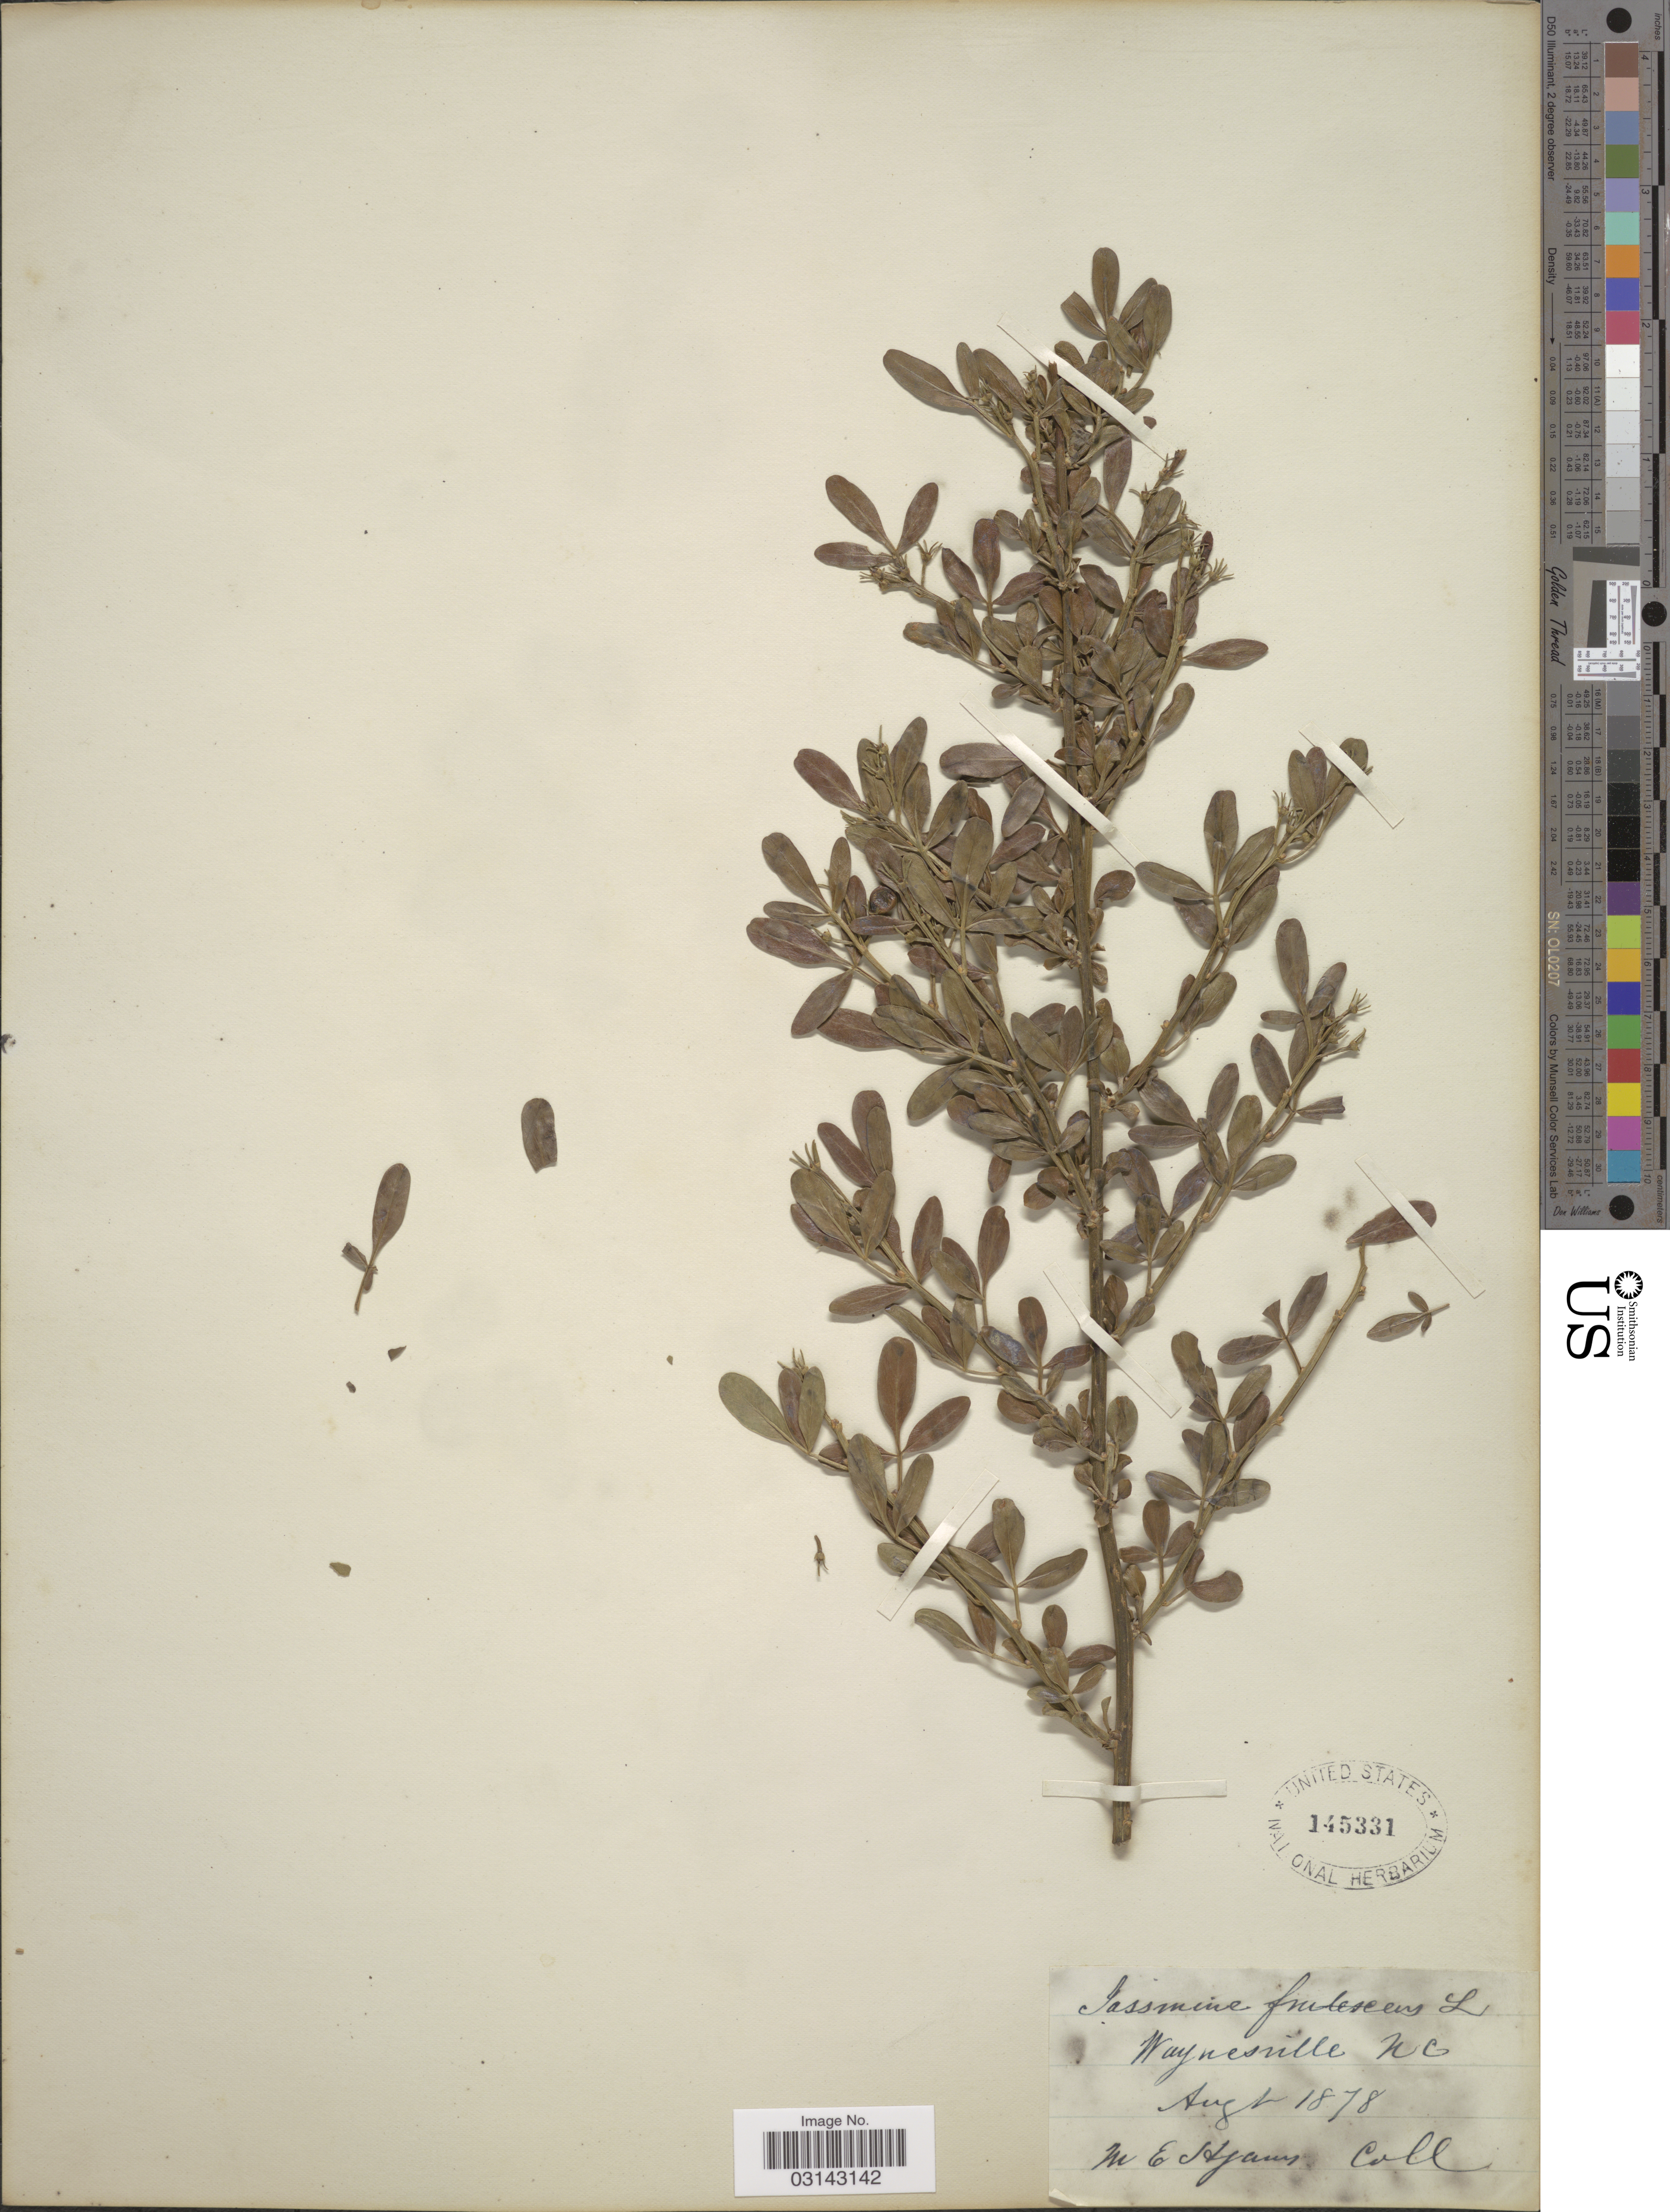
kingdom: Plantae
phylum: Tracheophyta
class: Magnoliopsida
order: Lamiales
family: Oleaceae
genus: Jasminum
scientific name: Jasminum fruticans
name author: L.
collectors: M. Hjams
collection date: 1878-08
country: United States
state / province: North Carolina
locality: Waynesville N C.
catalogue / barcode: US 145331